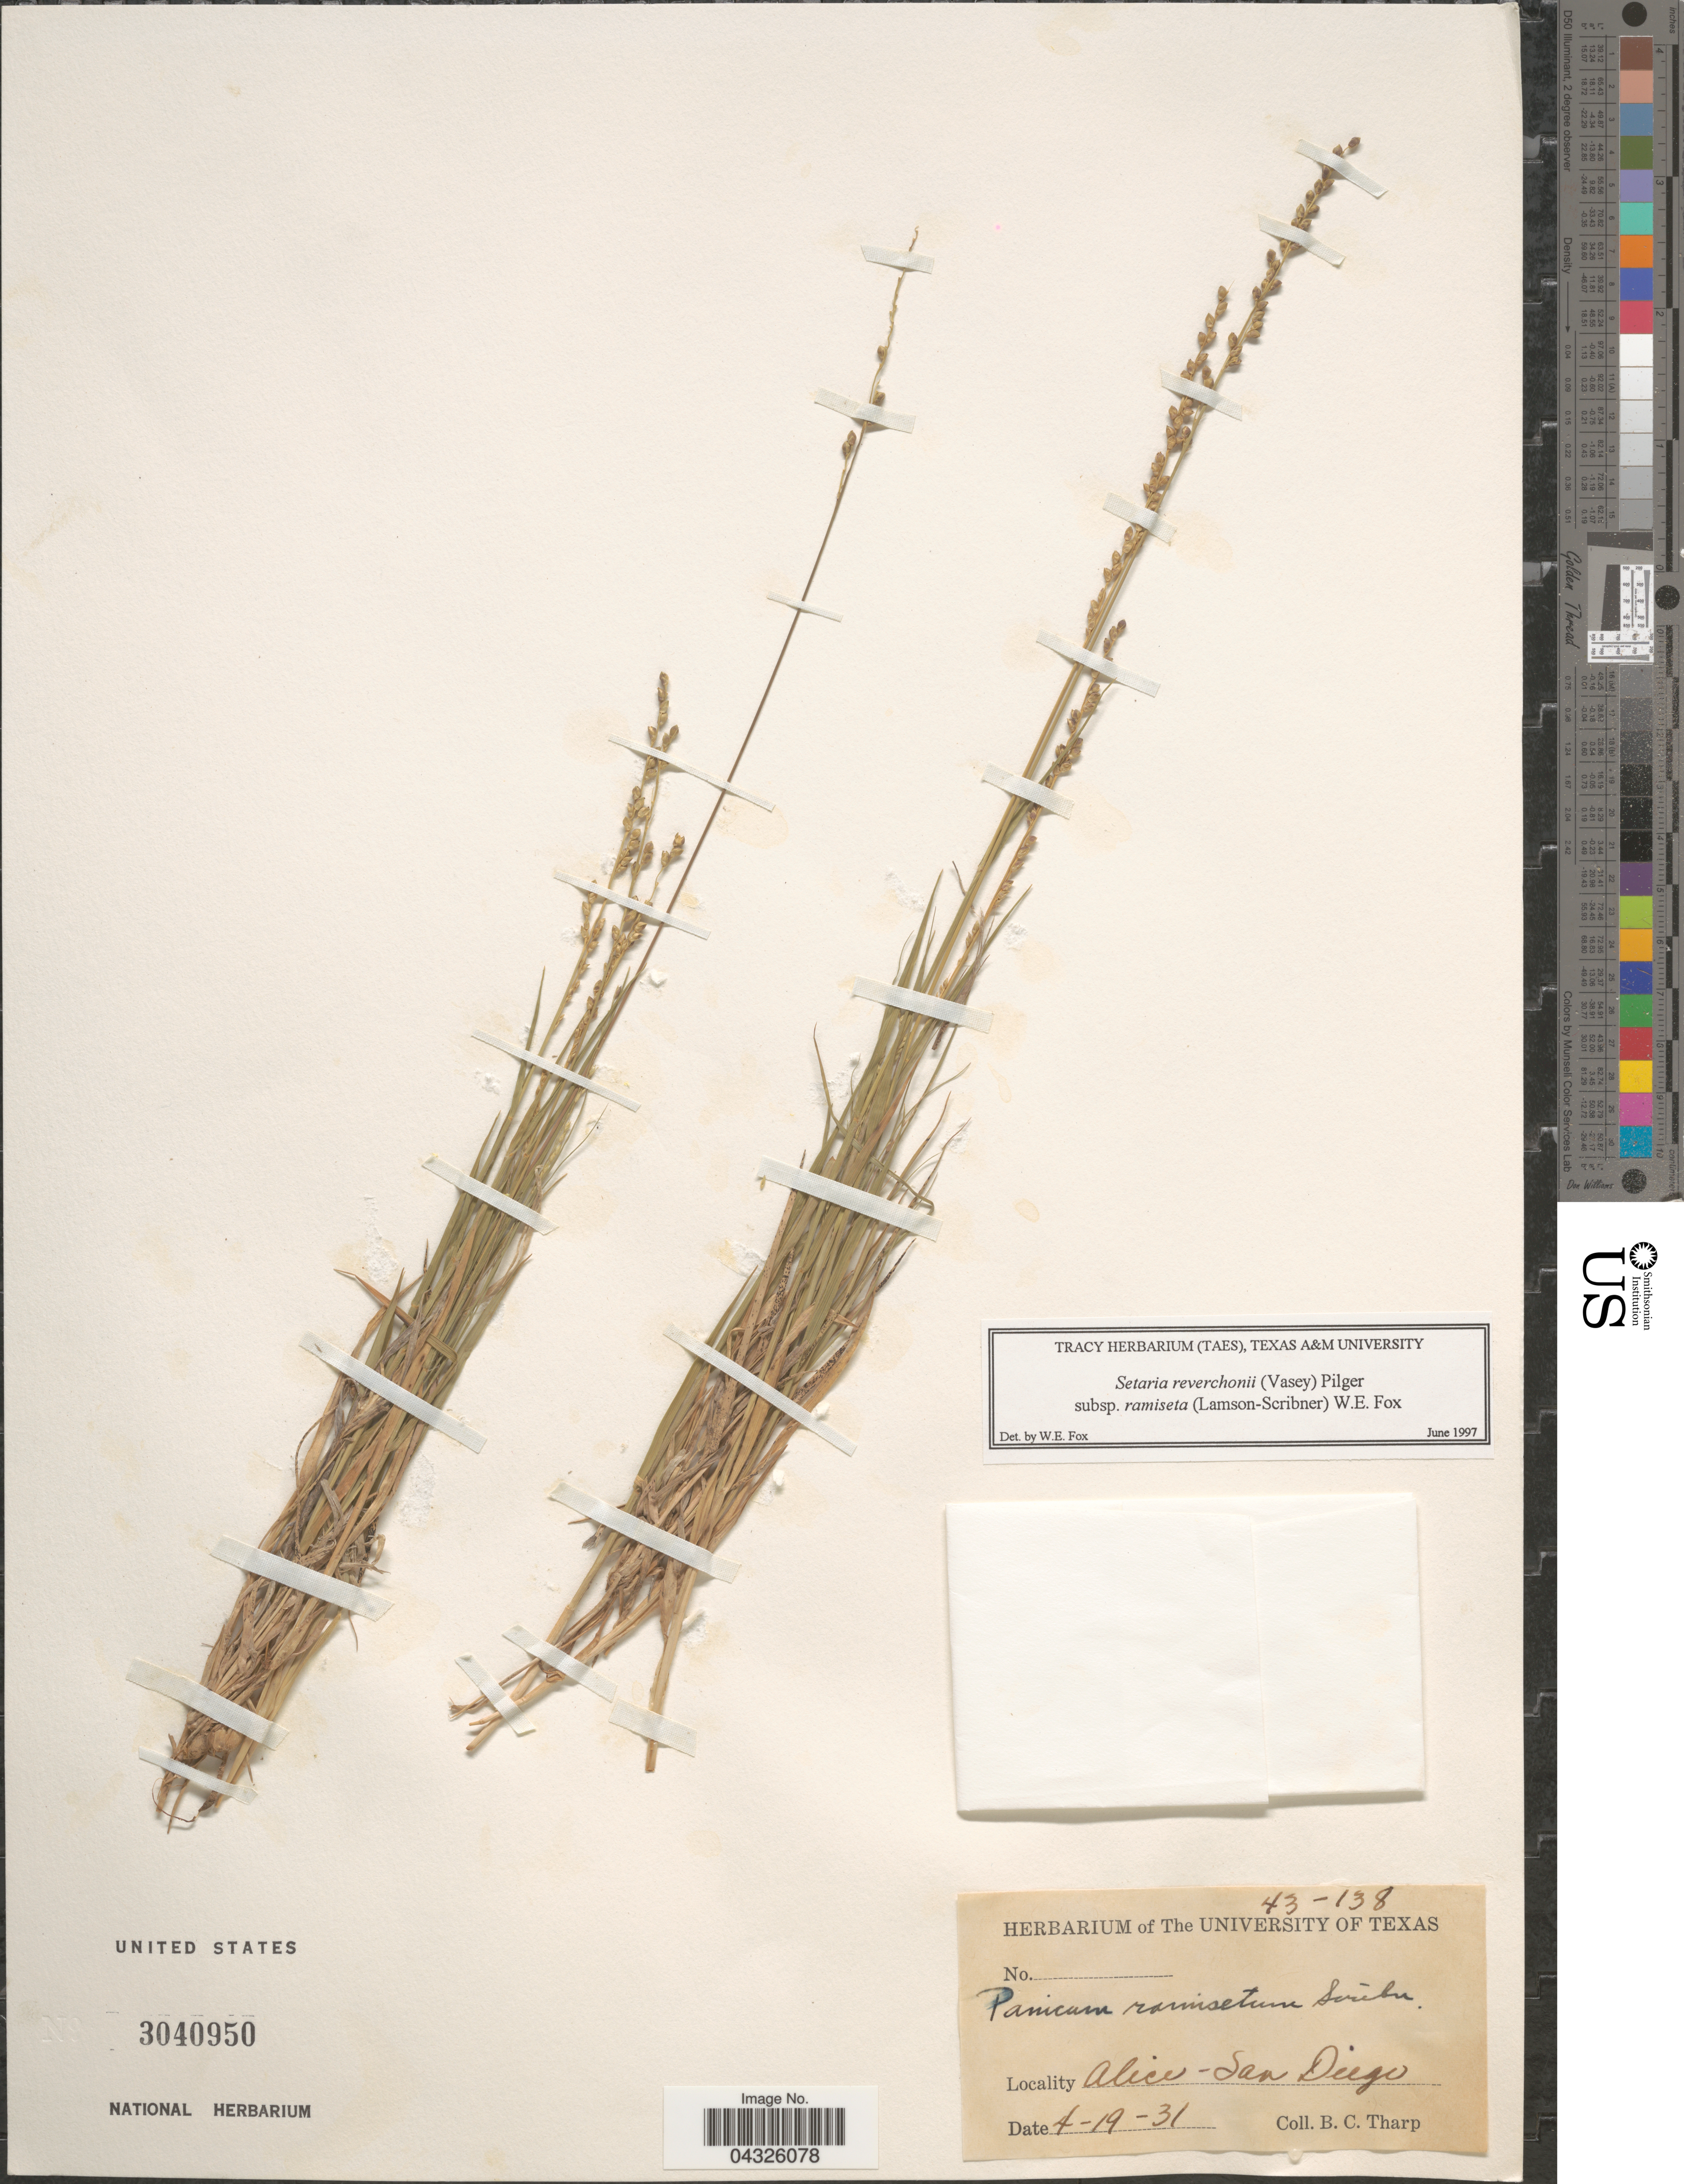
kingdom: Plantae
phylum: Tracheophyta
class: Liliopsida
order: Poales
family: Poaceae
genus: Setaria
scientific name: Setaria reverchonii subsp. ramiseta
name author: (Scribn.) W.E. Fox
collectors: B. C. Tharp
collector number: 43-138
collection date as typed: Transcribed d/m/y: 19/4/31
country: United States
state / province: Texas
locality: Alice - San Diego.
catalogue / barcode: US 3040950